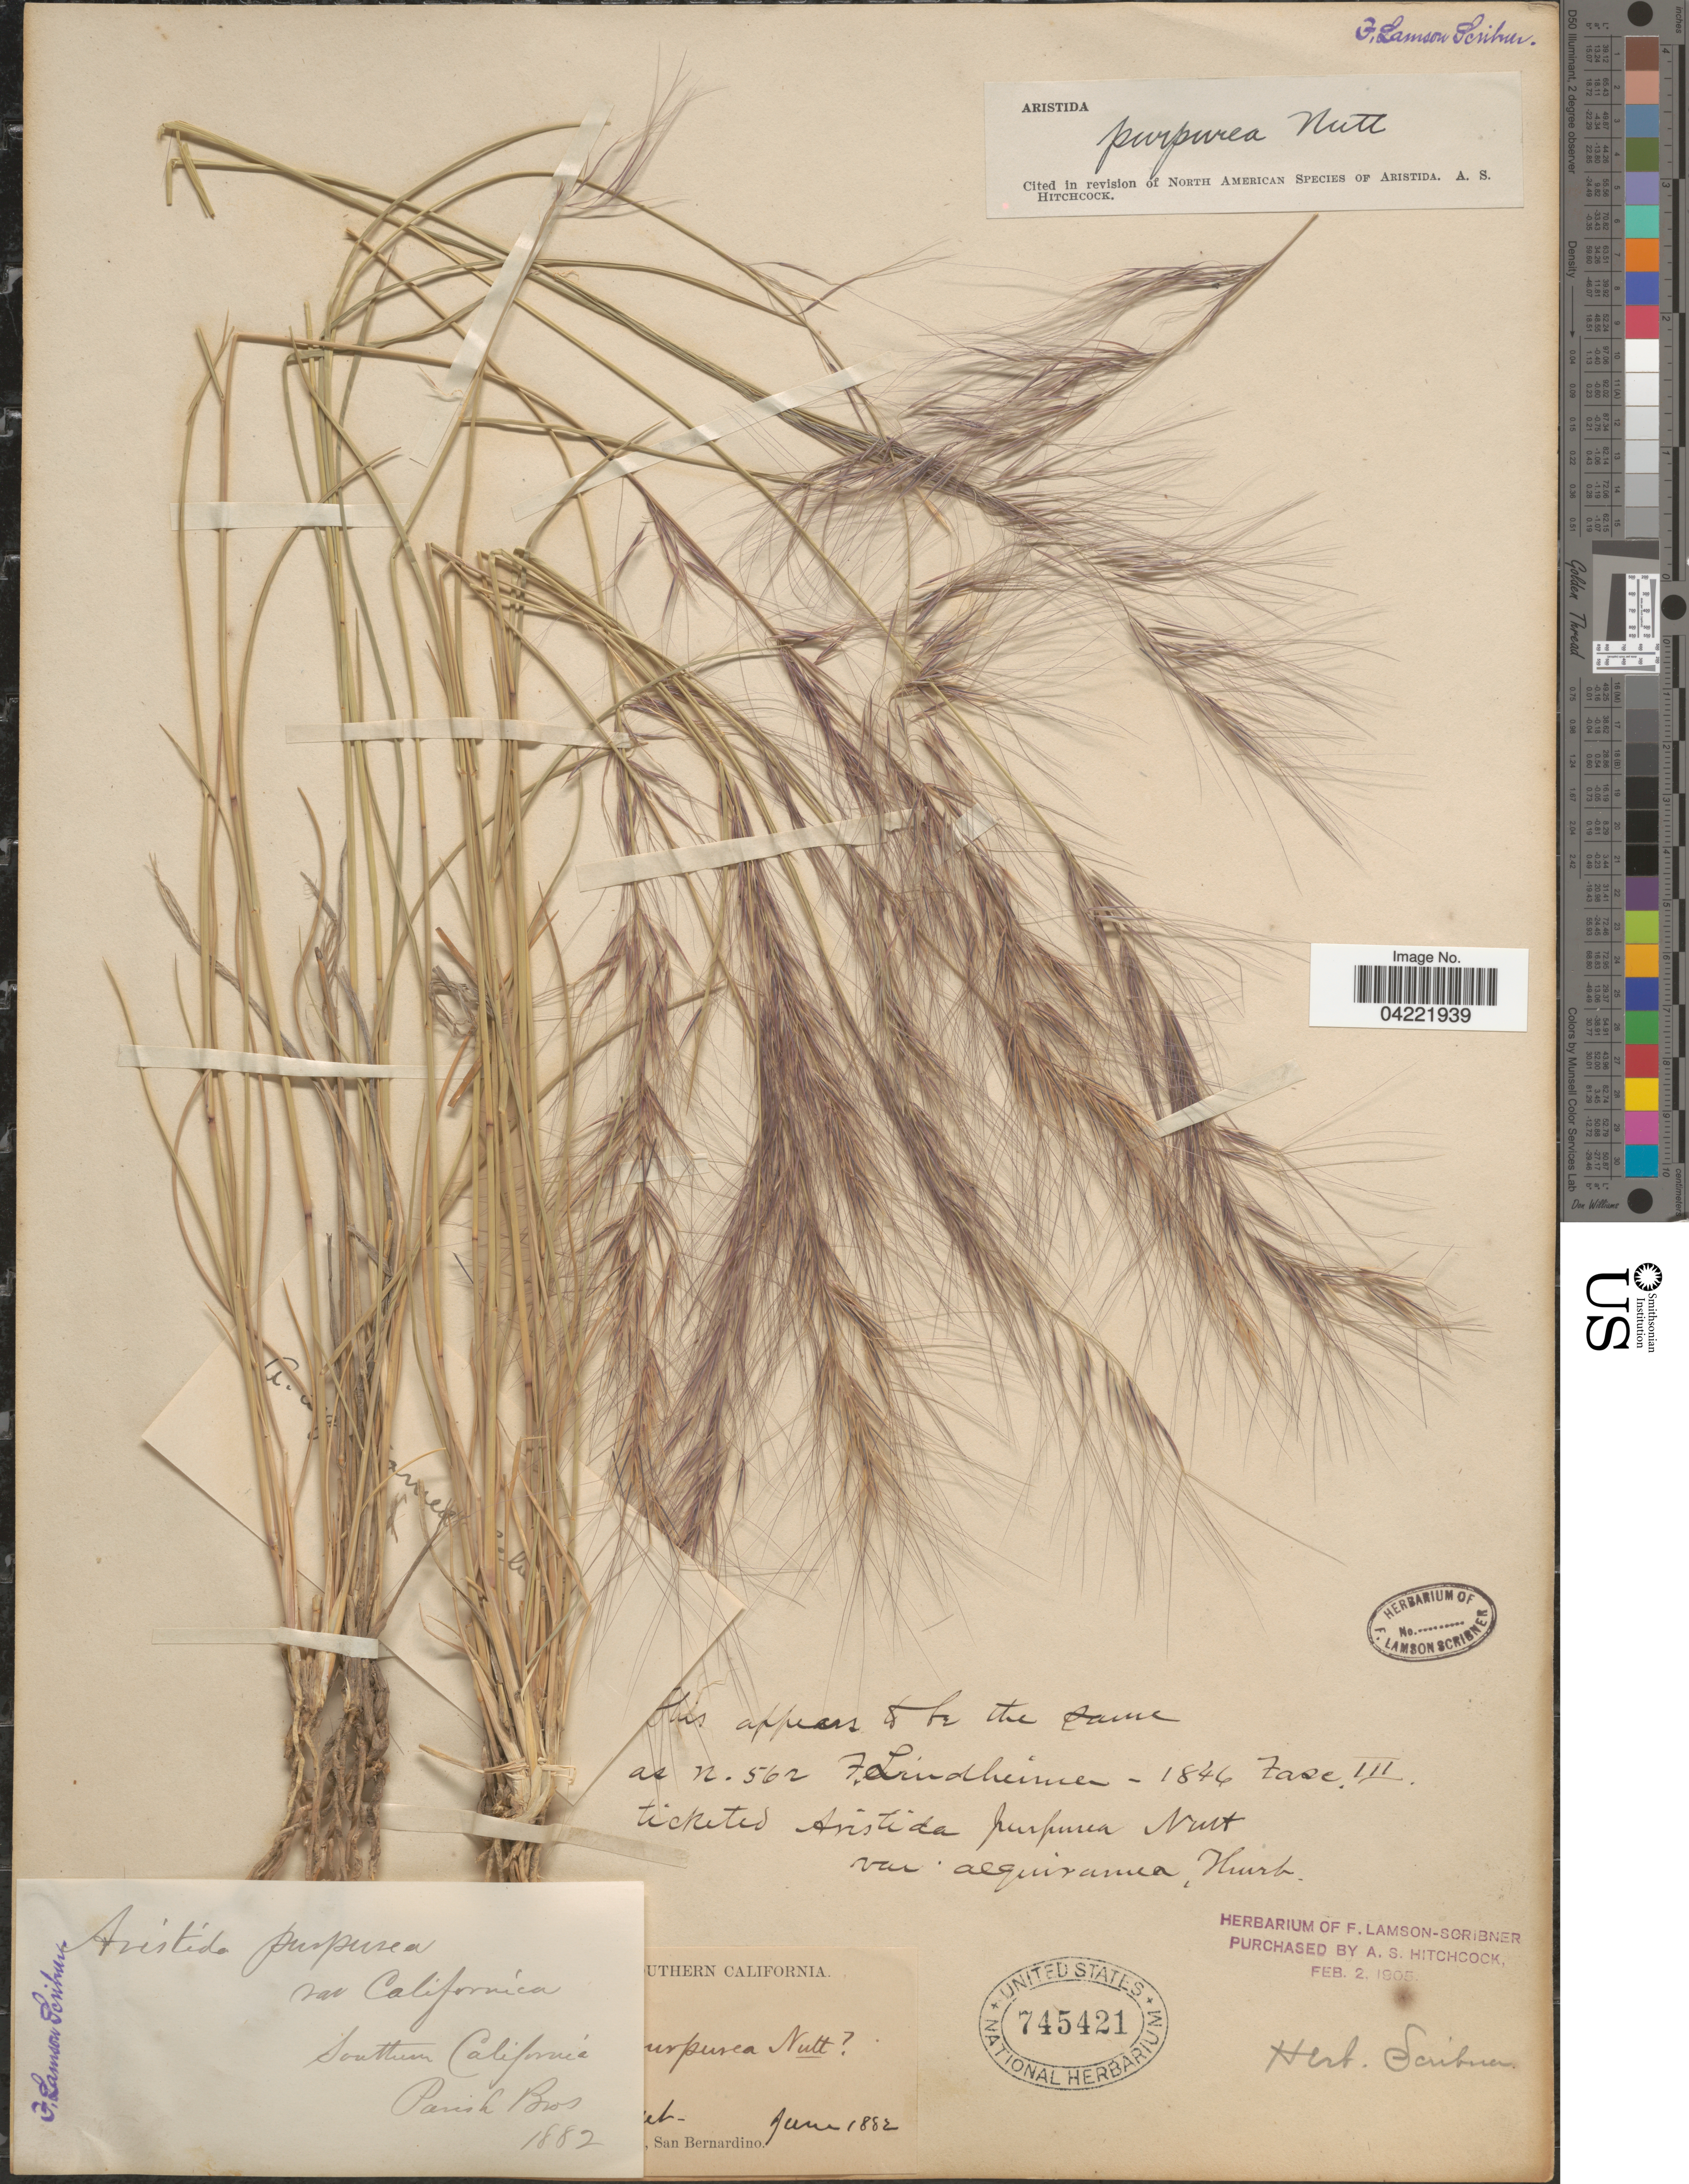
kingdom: Plantae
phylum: Tracheophyta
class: Liliopsida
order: Poales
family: Poaceae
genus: Aristida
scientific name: Aristida purpurea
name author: Nutt.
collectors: Parish Bros.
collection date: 1882-06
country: United States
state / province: California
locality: Southern California.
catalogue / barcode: US 745421